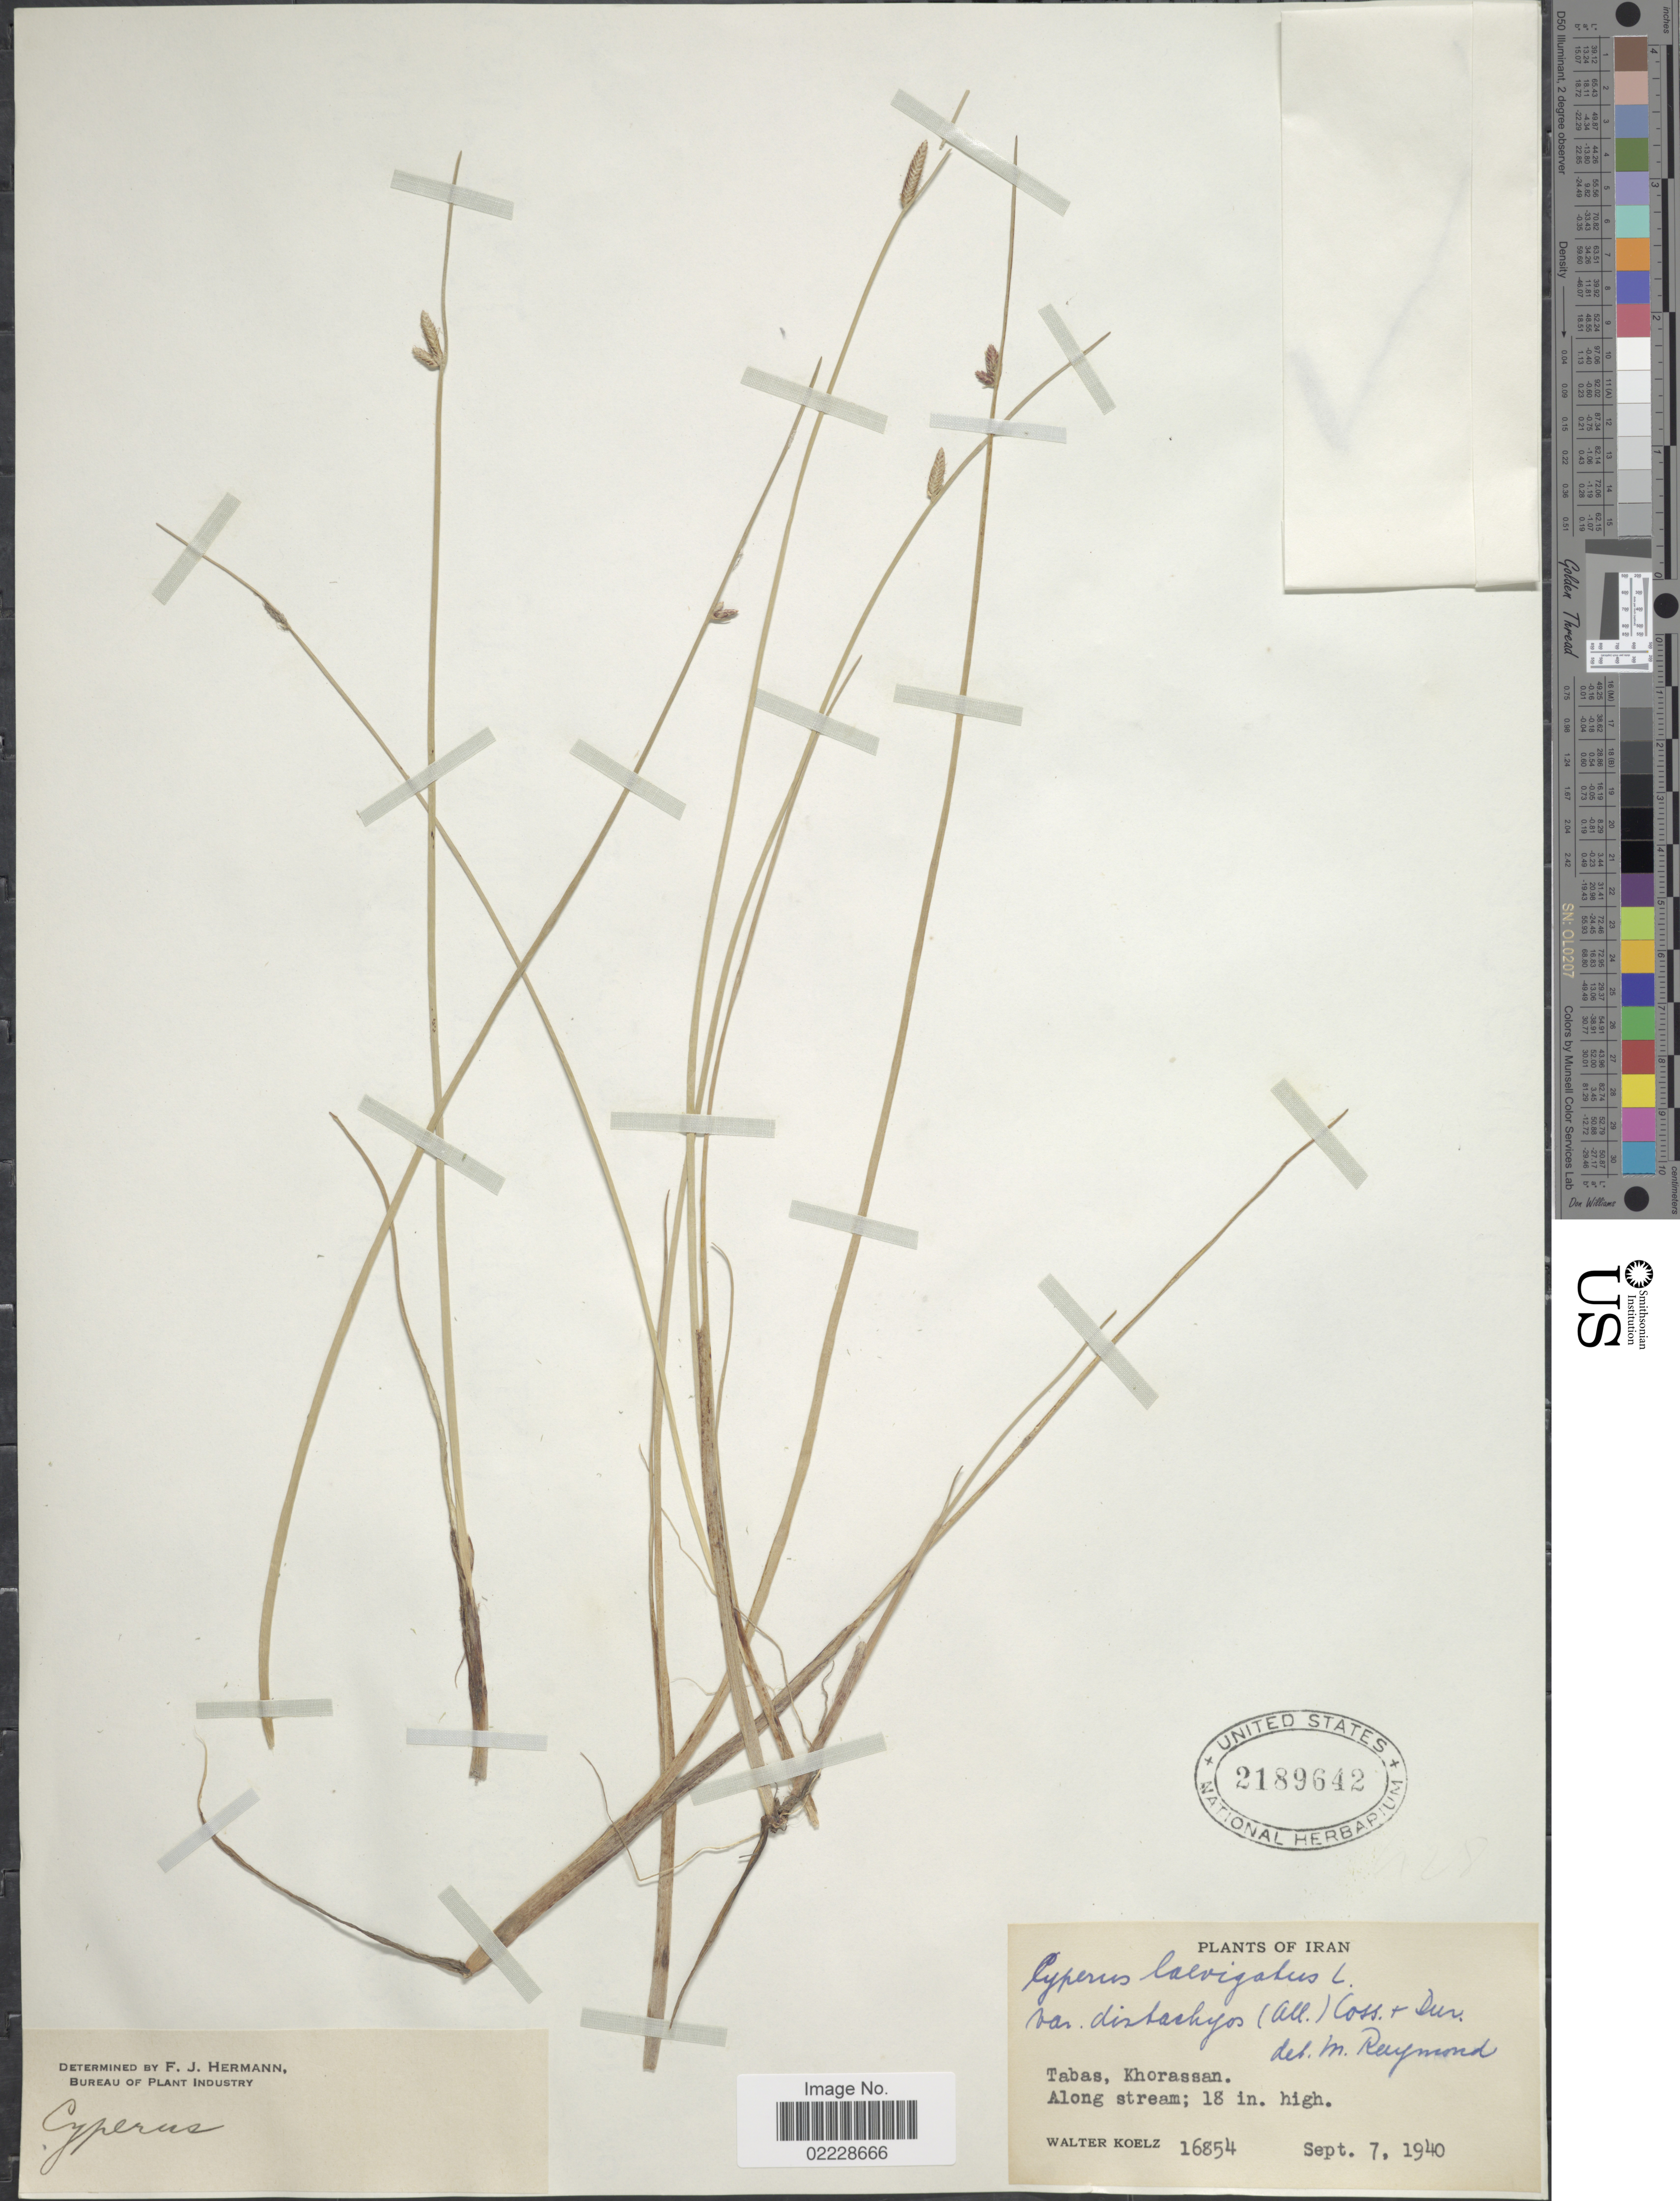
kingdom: Plantae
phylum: Tracheophyta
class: Liliopsida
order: Poales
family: Cyperaceae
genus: Cyperus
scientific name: Cyperus laevigatus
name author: L.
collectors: W. N. Koelz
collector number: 16854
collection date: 1940-09-07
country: Iran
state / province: Khorasan [obsolete]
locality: Tabas, Khorassan. Along stream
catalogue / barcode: US 2189642